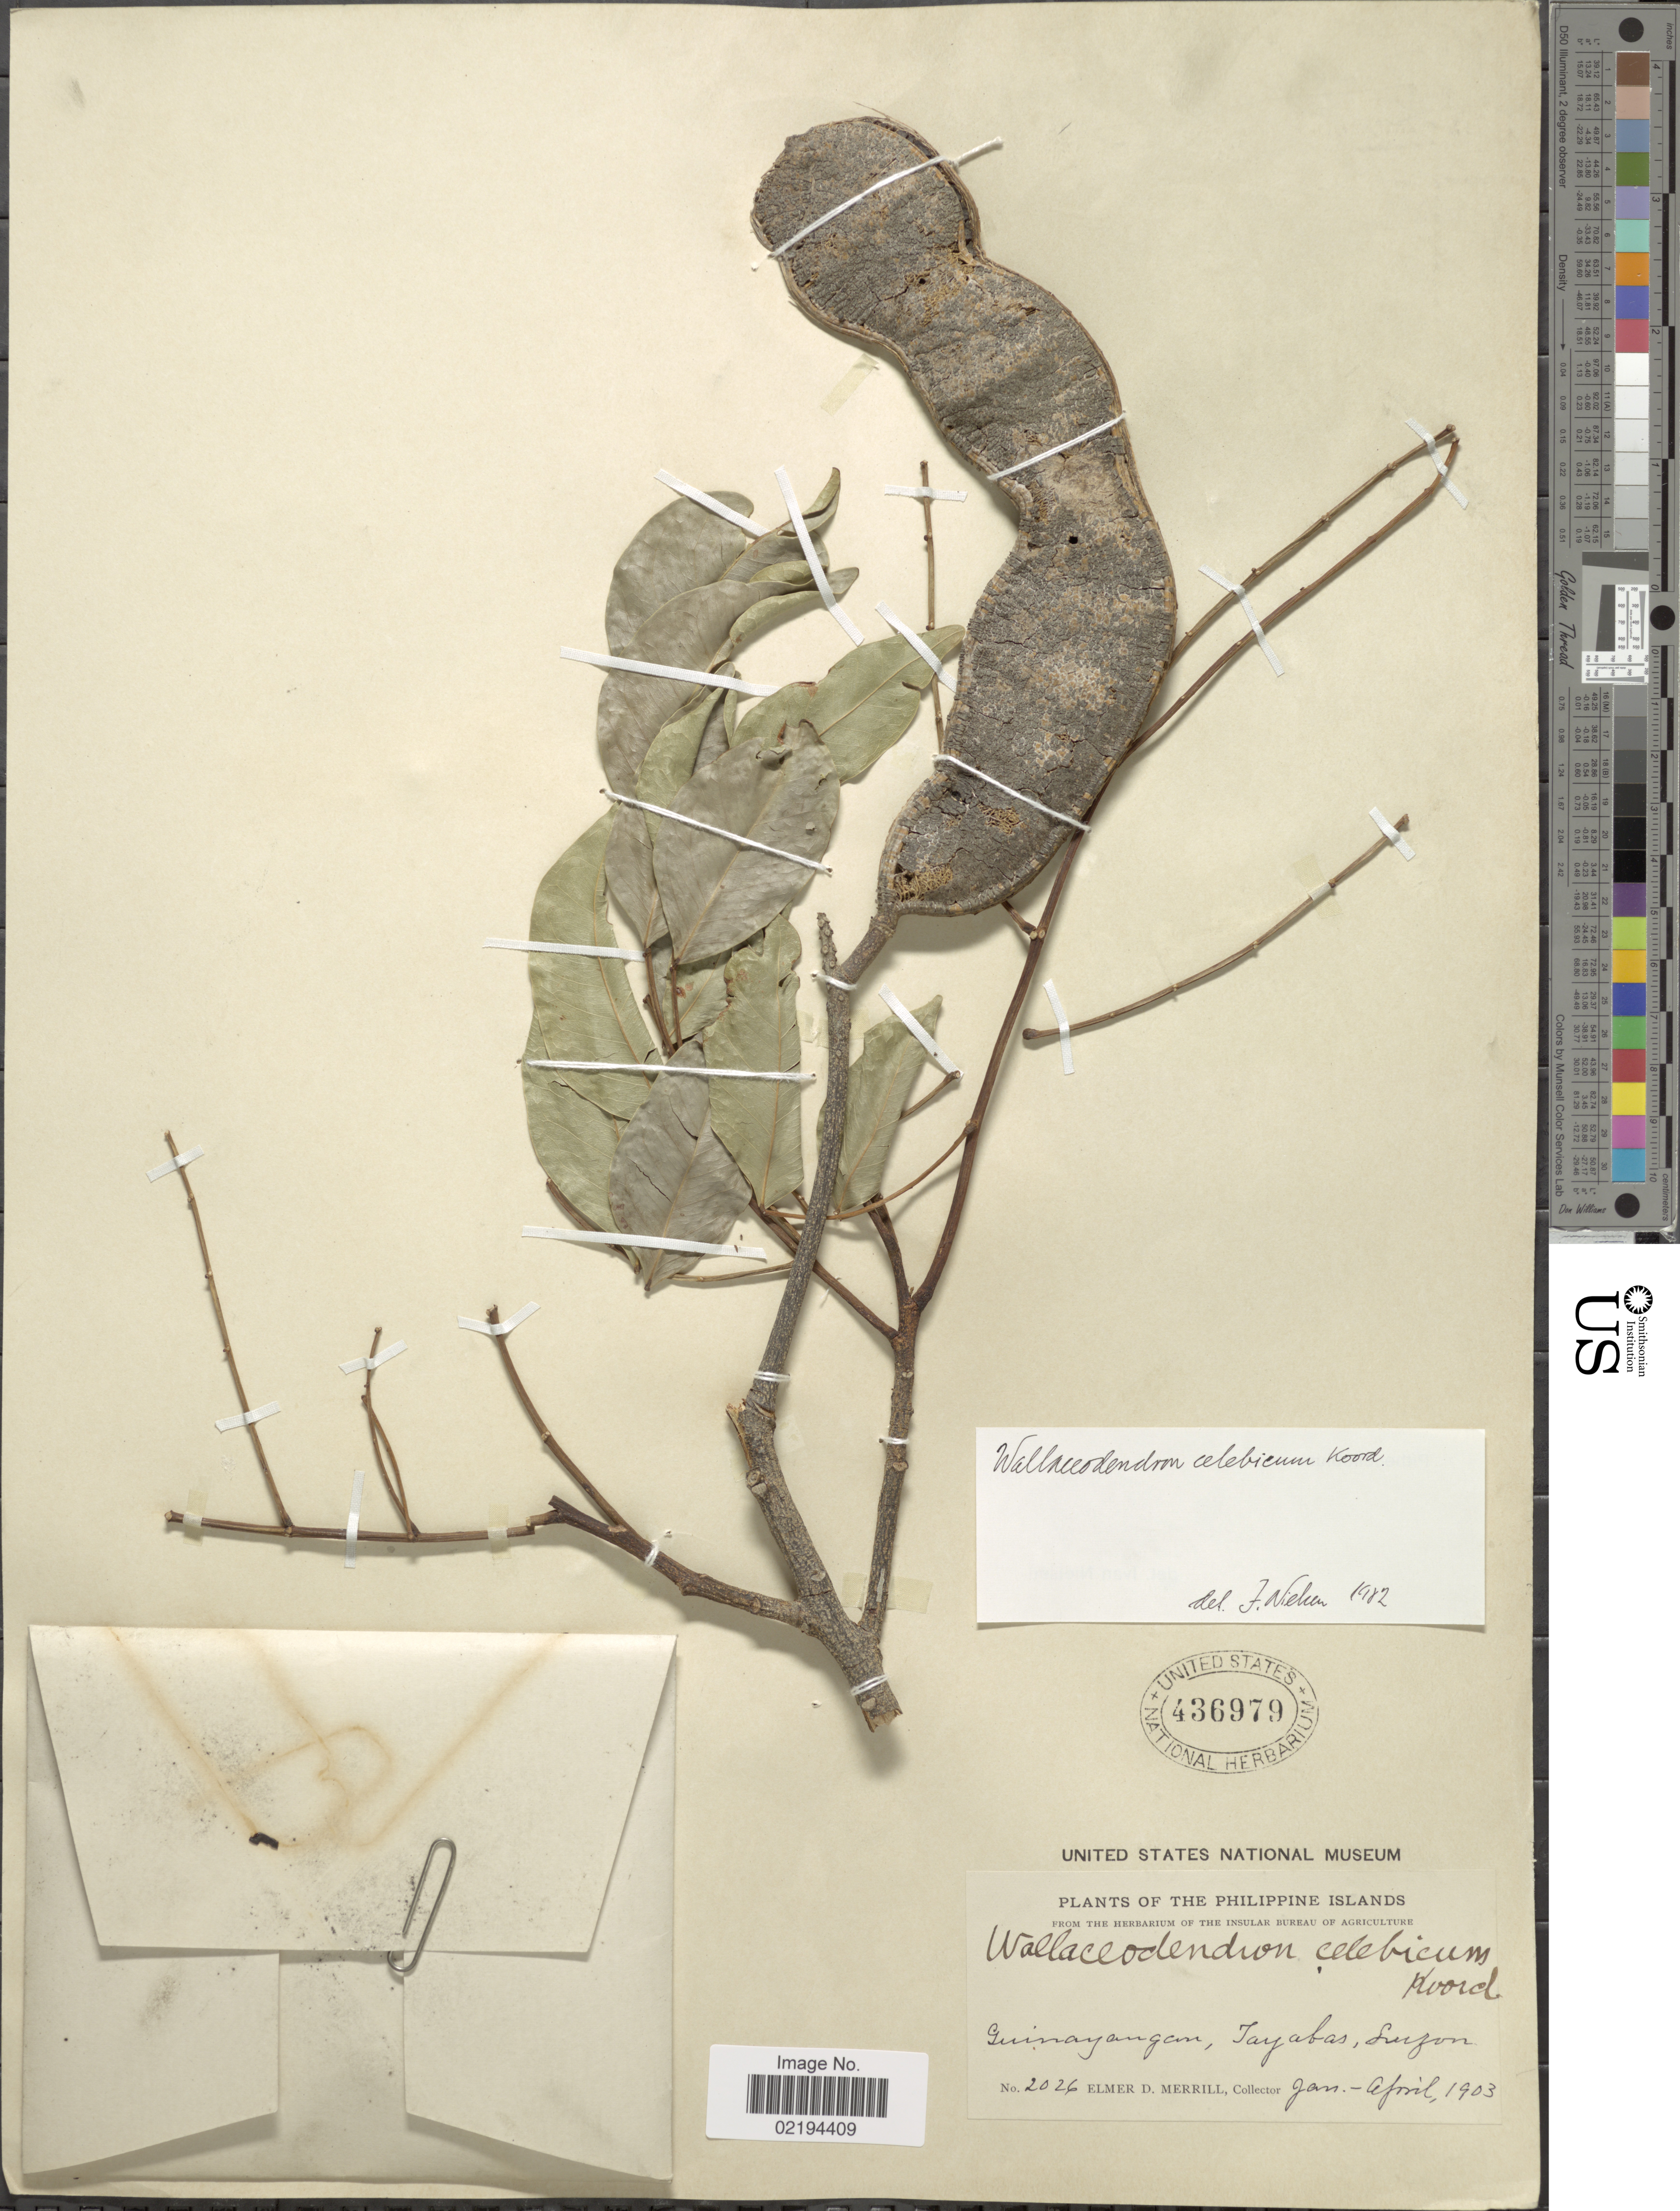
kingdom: Plantae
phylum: Tracheophyta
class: Magnoliopsida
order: Fabales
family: Fabaceae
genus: Wallaceodendron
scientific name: Wallaceodendron celebicum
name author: Koord.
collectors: E. D. Merrill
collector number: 2026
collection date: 1903-01/1903-04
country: Philippines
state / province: Calabarzon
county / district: Quezon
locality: Guinayangan, Tayabas, Luzon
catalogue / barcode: US 436979